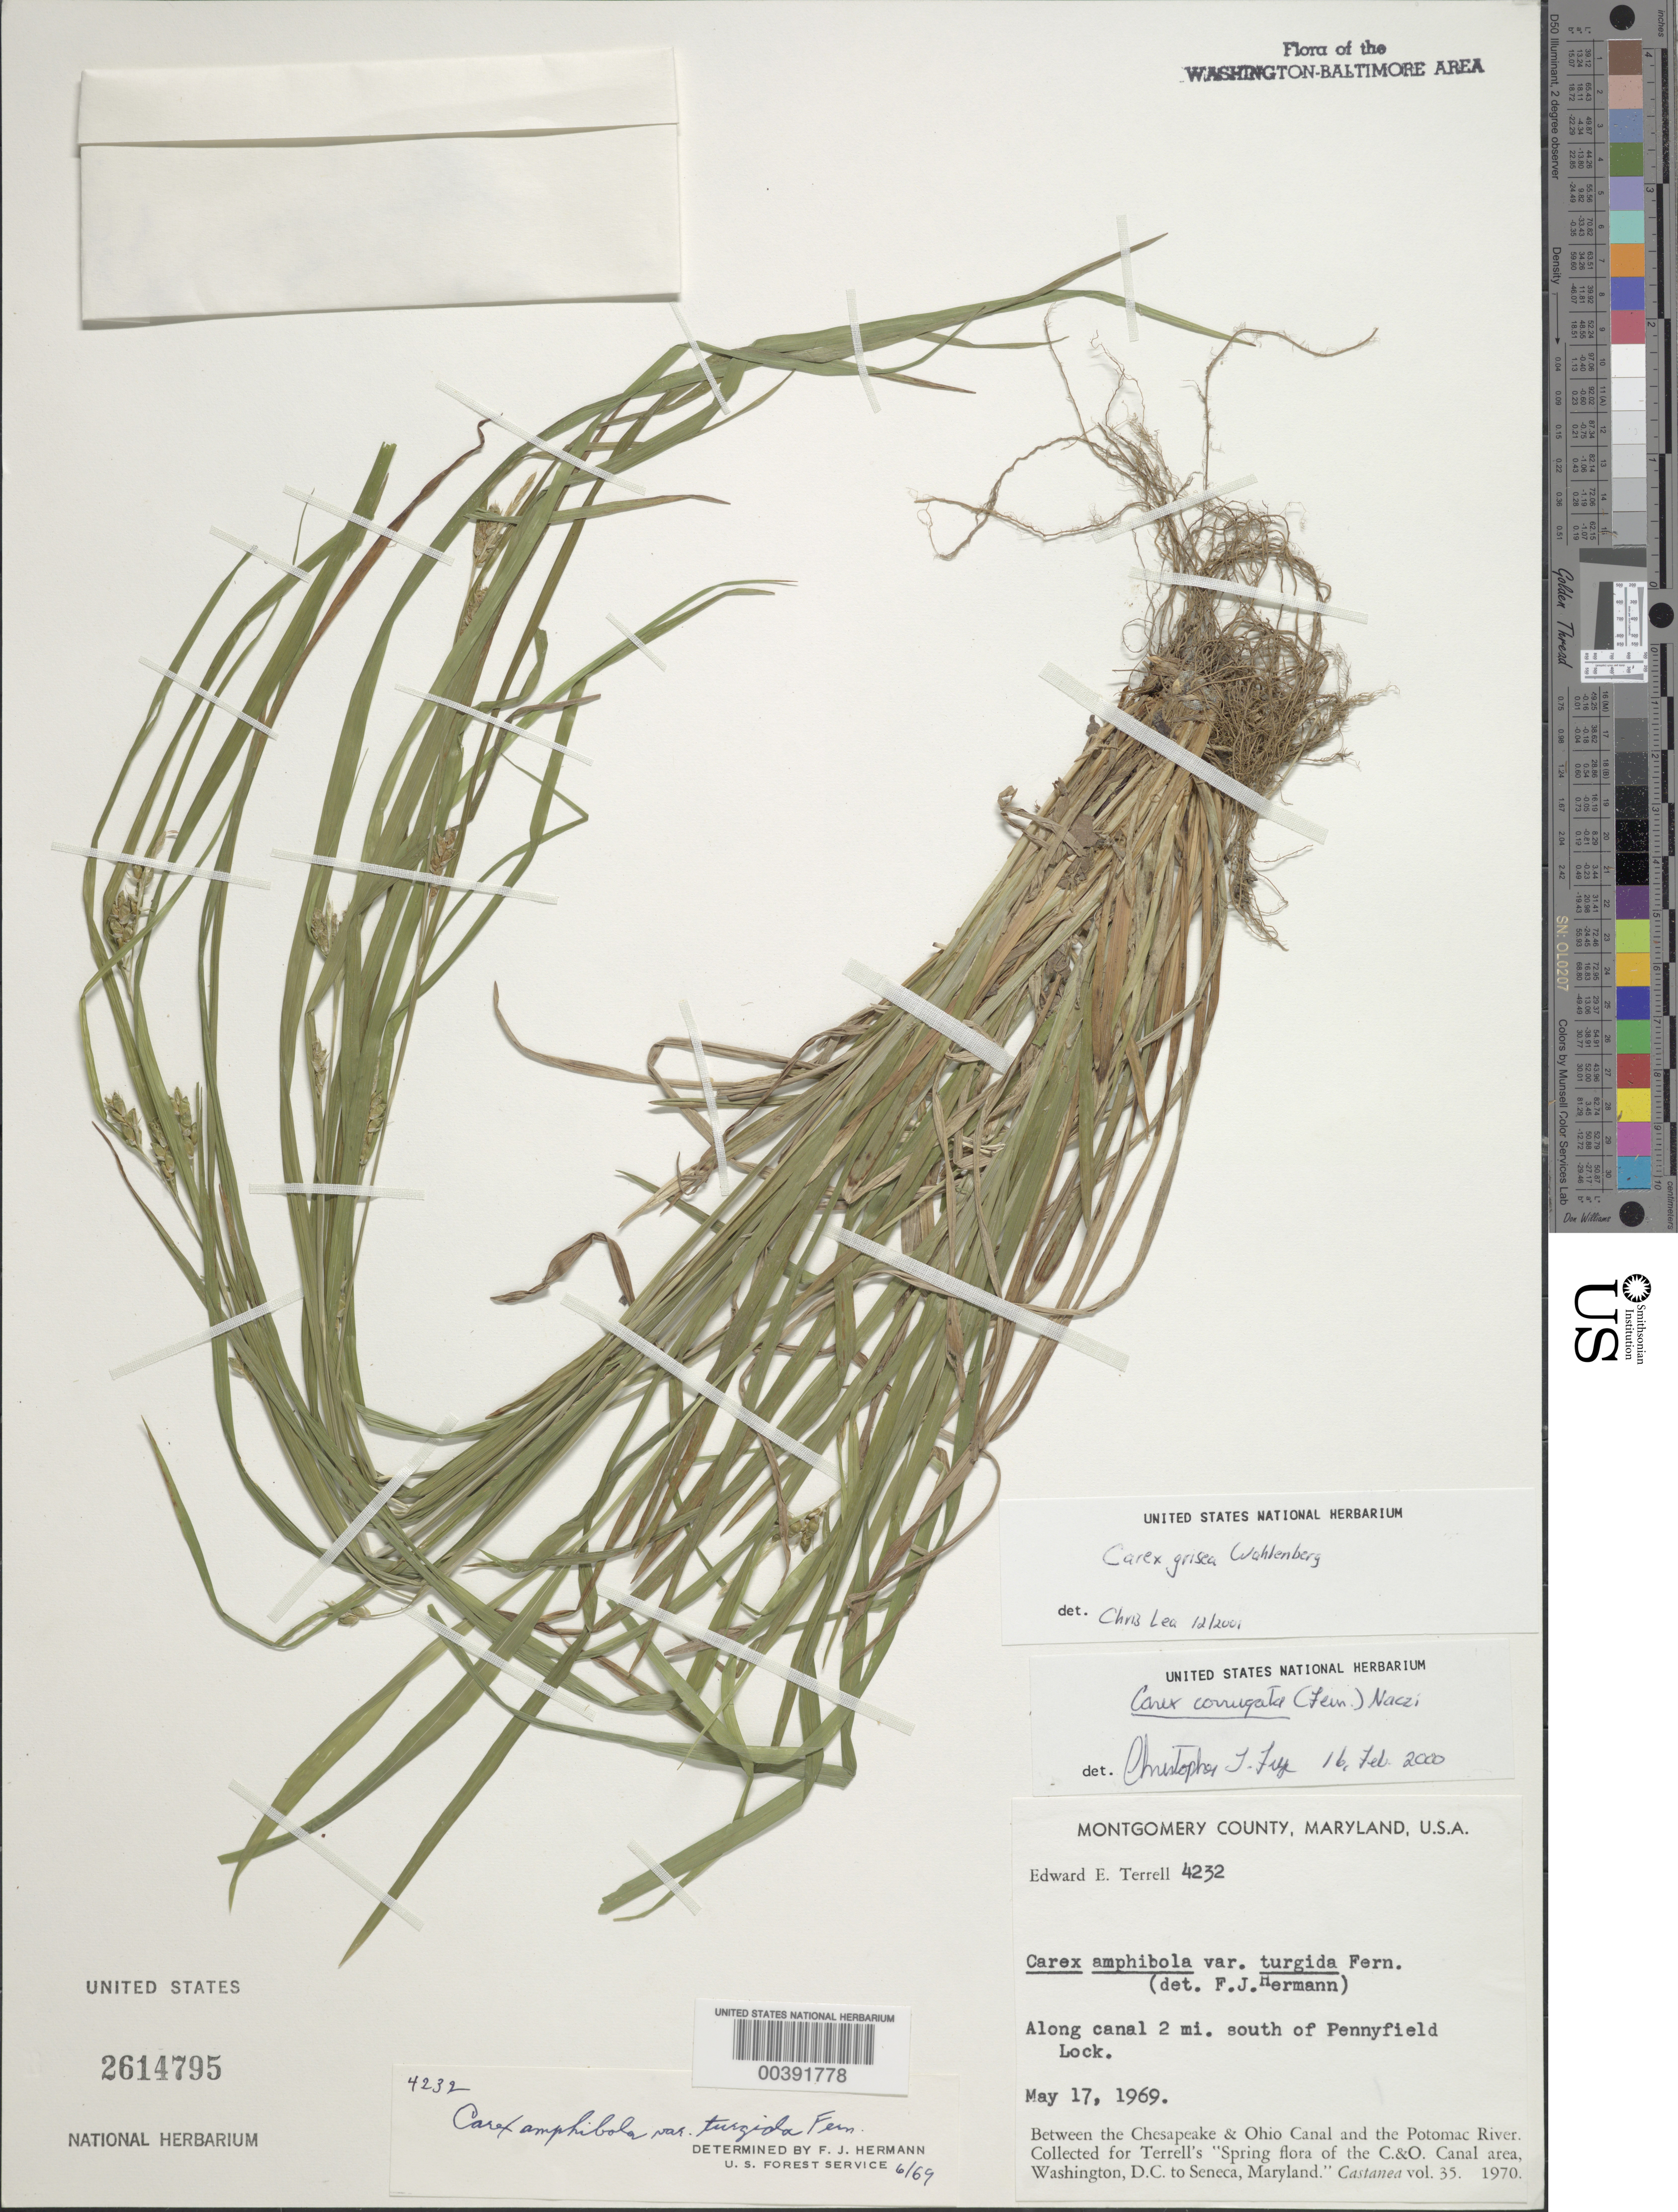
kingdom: Plantae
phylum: Tracheophyta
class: Liliopsida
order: Poales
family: Cyperaceae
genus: Carex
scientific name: Carex grisea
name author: Wahlenb.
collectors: E. E. Terrell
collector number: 4232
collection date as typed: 17 May 1969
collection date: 1969-05-17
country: United States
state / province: Maryland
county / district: Montgomery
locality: C. & O. Canal, south of Pennyfield Lock C. & O. Canal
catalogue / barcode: US 2614795